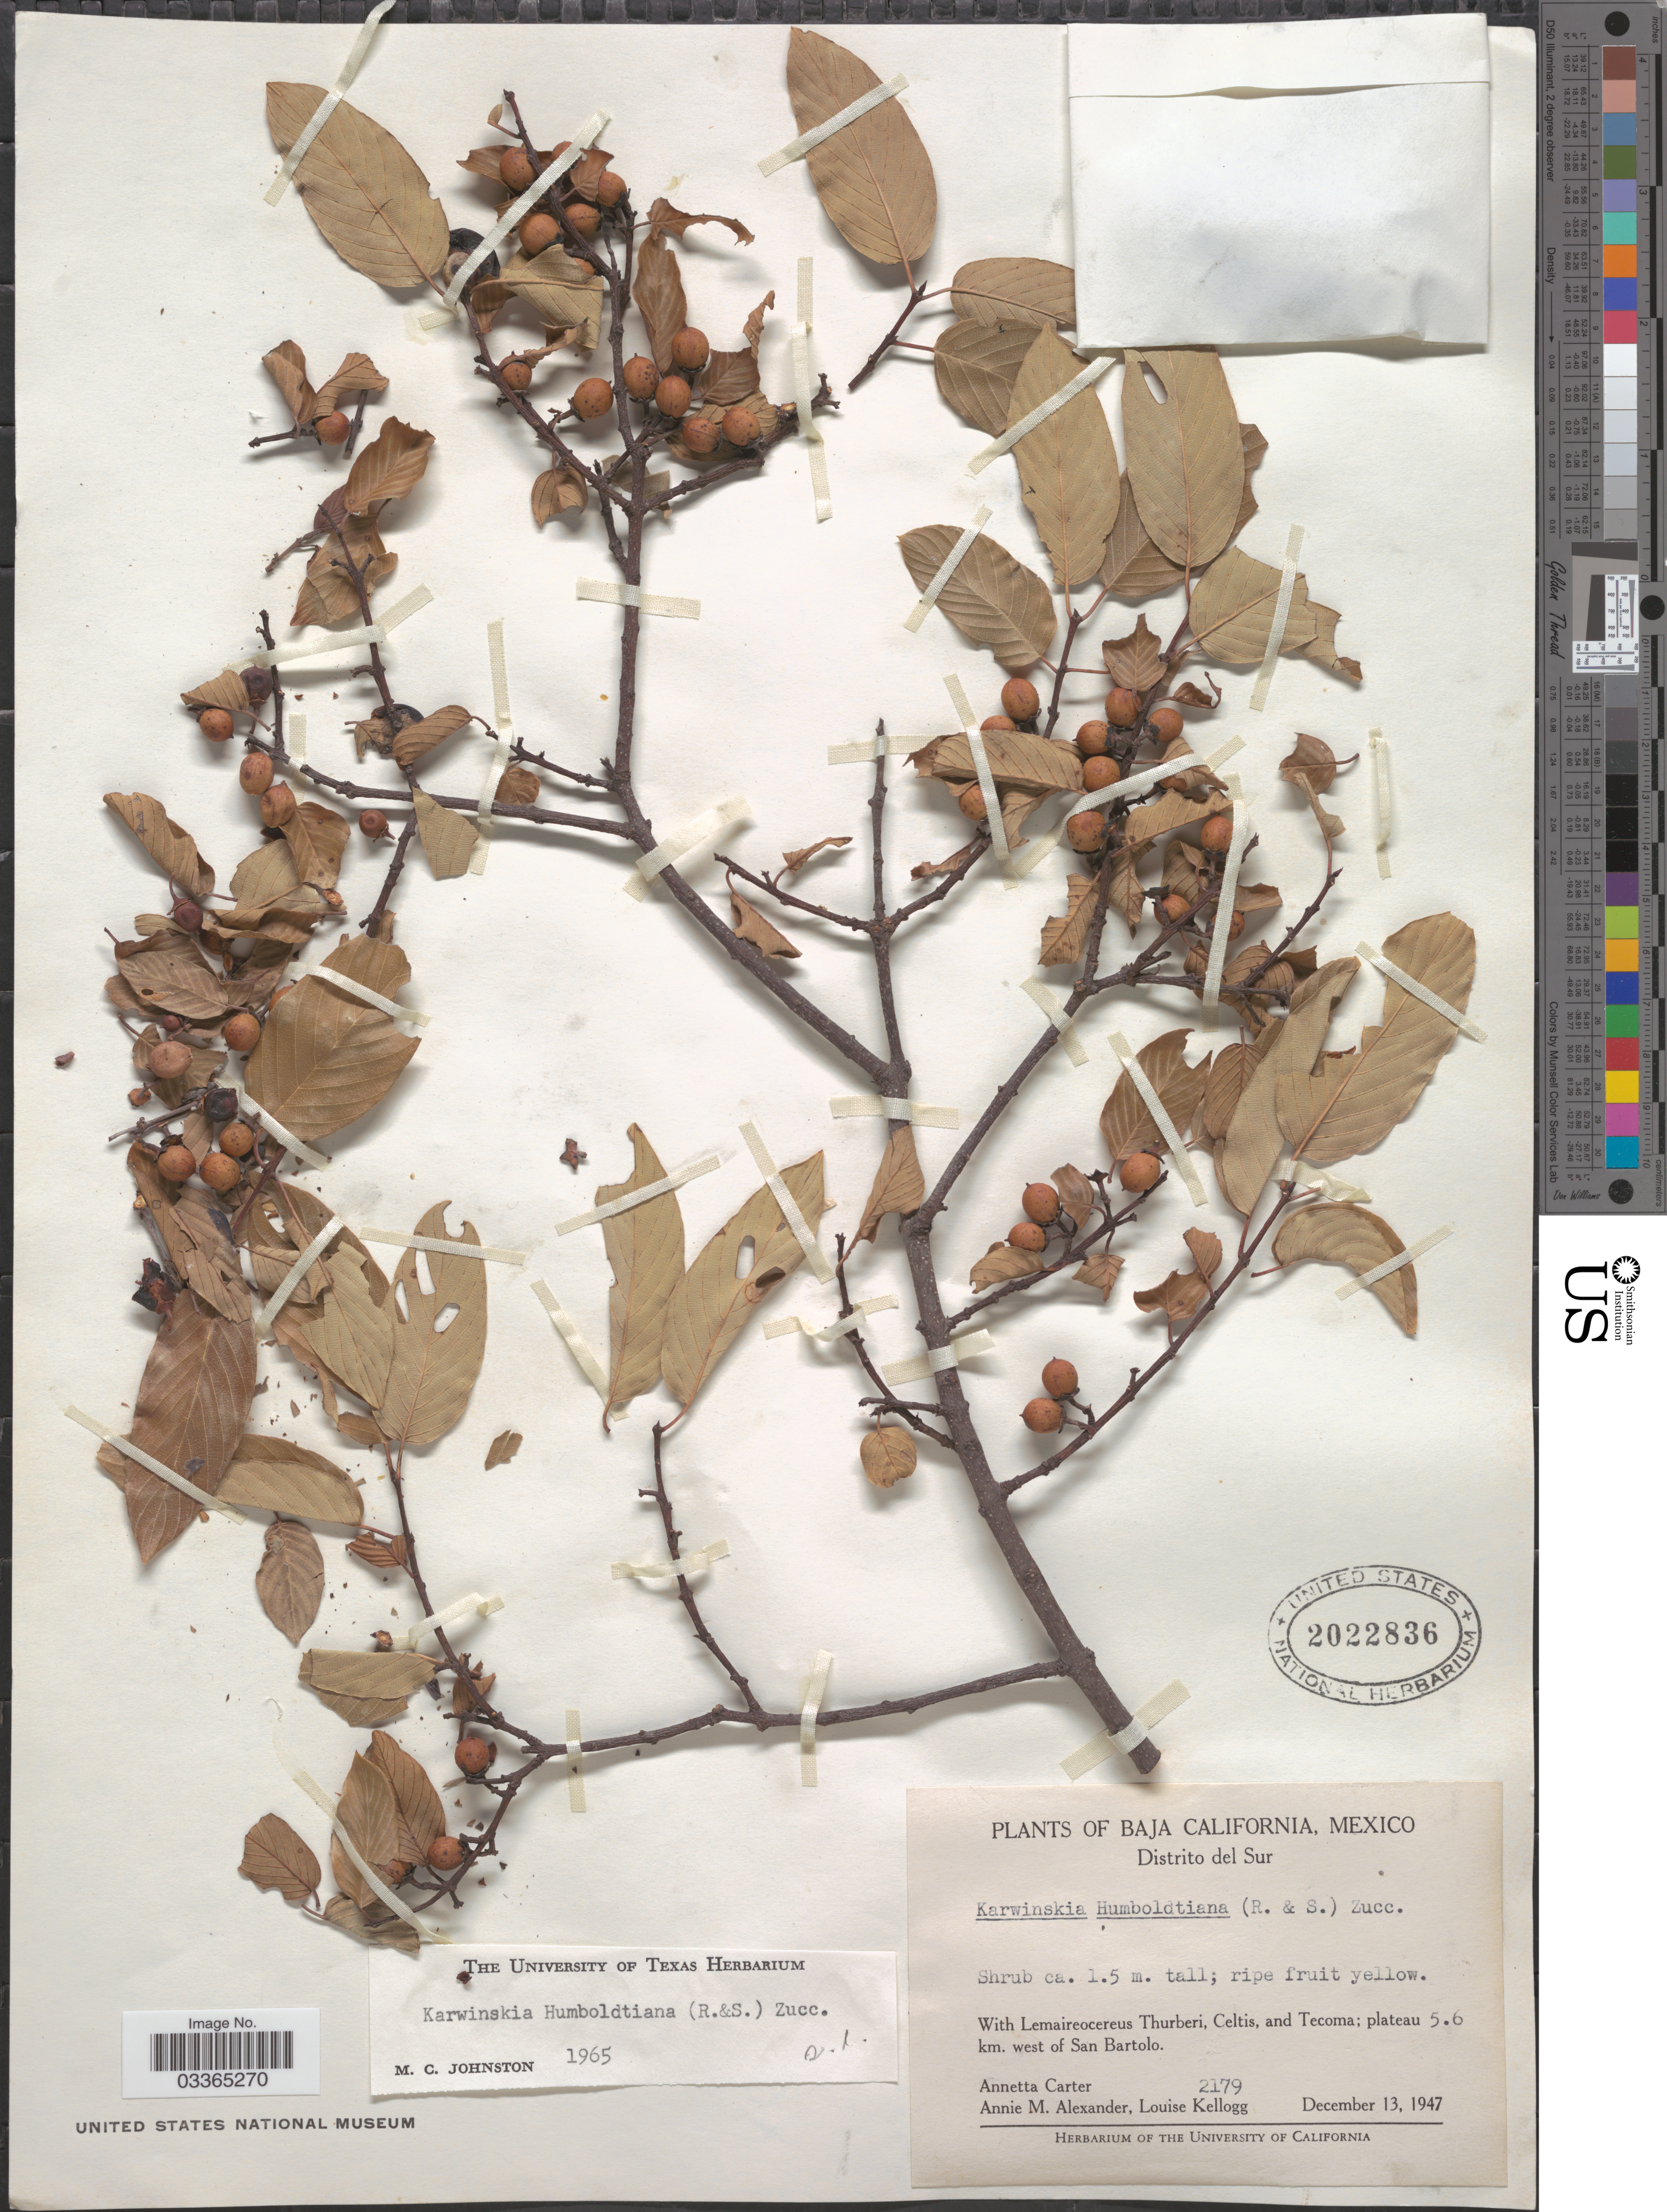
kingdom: Plantae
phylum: Tracheophyta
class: Magnoliopsida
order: Rosales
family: Rhamnaceae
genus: Karwinskia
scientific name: Karwinskia humboldtiana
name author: (Schult.) Zucc.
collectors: Annetta Carter, A. M. Alexander & L. Kellogg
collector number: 2179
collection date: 1947-12-13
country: Mexico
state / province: Baja California Sur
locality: Distrito del Sur. Plateau 5.6 km. west of San Bartolo.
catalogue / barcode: US 2022836